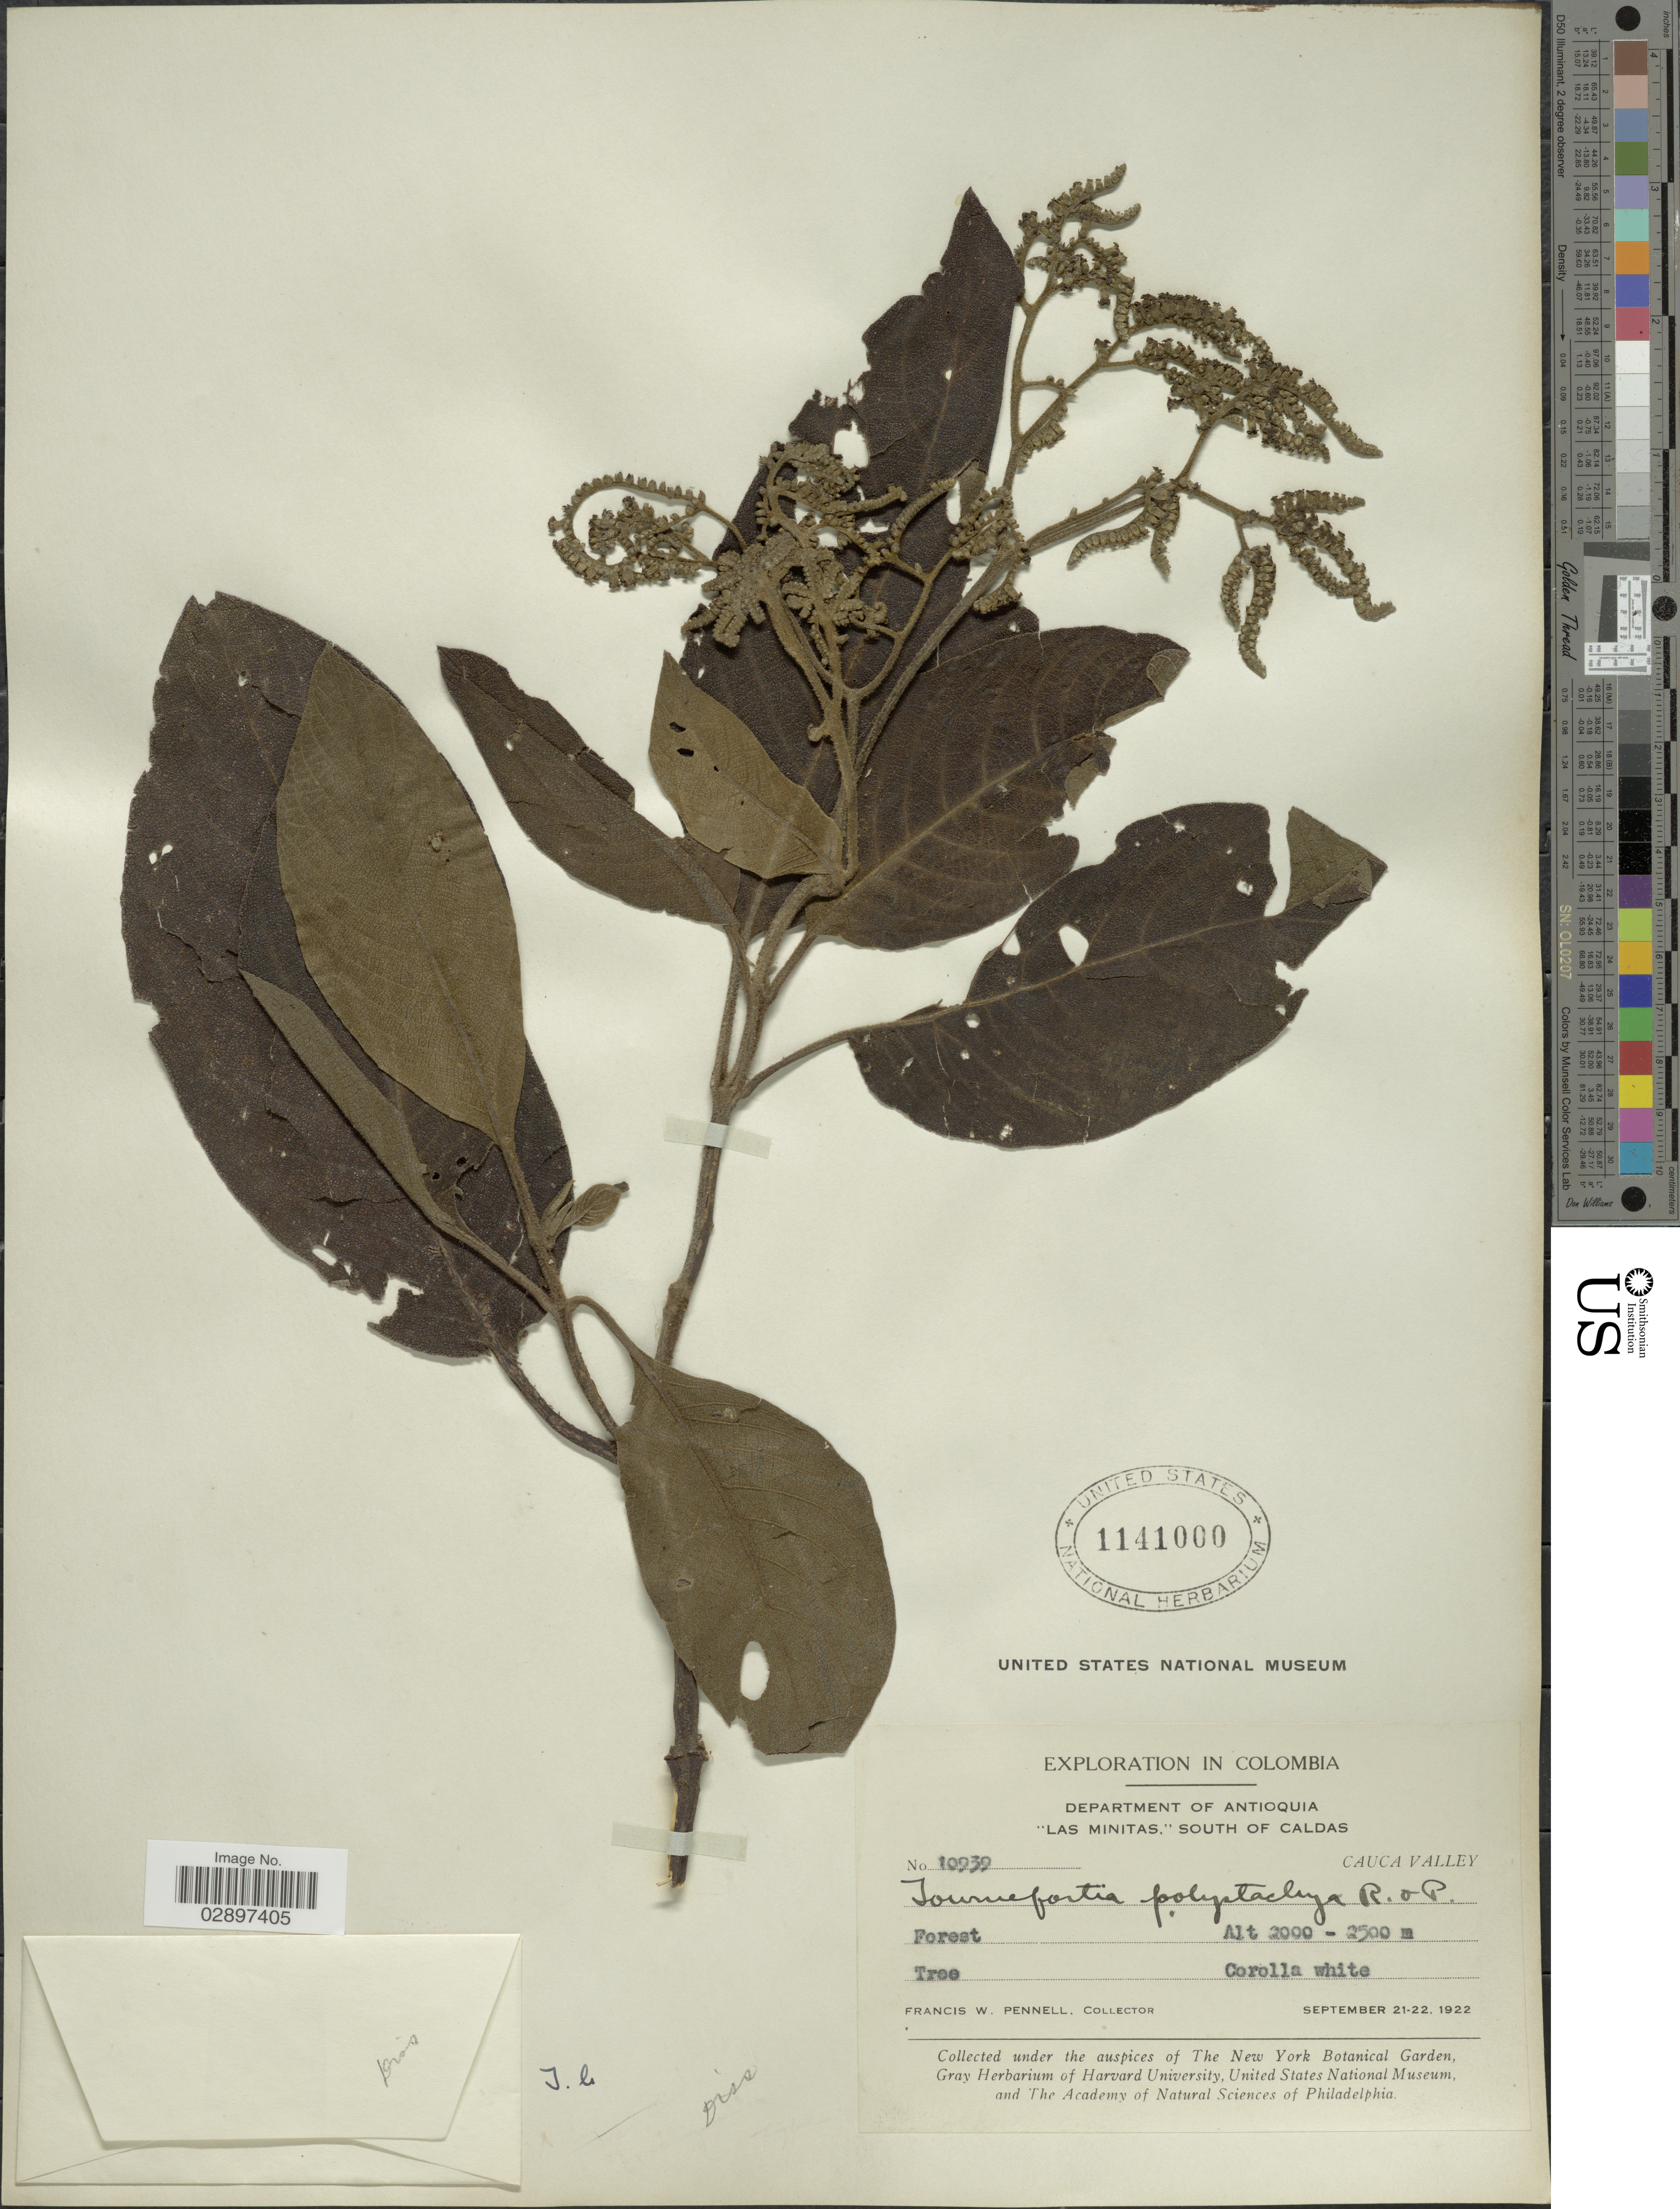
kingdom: Plantae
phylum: Tracheophyta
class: Magnoliopsida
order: Boraginales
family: Heliotropiaceae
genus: Tournefortia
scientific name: Tournefortia polystachya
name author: Ruiz & Pav.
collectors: F. W. Pennell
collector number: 10939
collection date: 1922-09-21/1922-09-22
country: Colombia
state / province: Valle del Cauca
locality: Department of Antioquia, "Las Minitas", south of Caldas. Cauca Valley.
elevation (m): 2000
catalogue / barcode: US 1141000